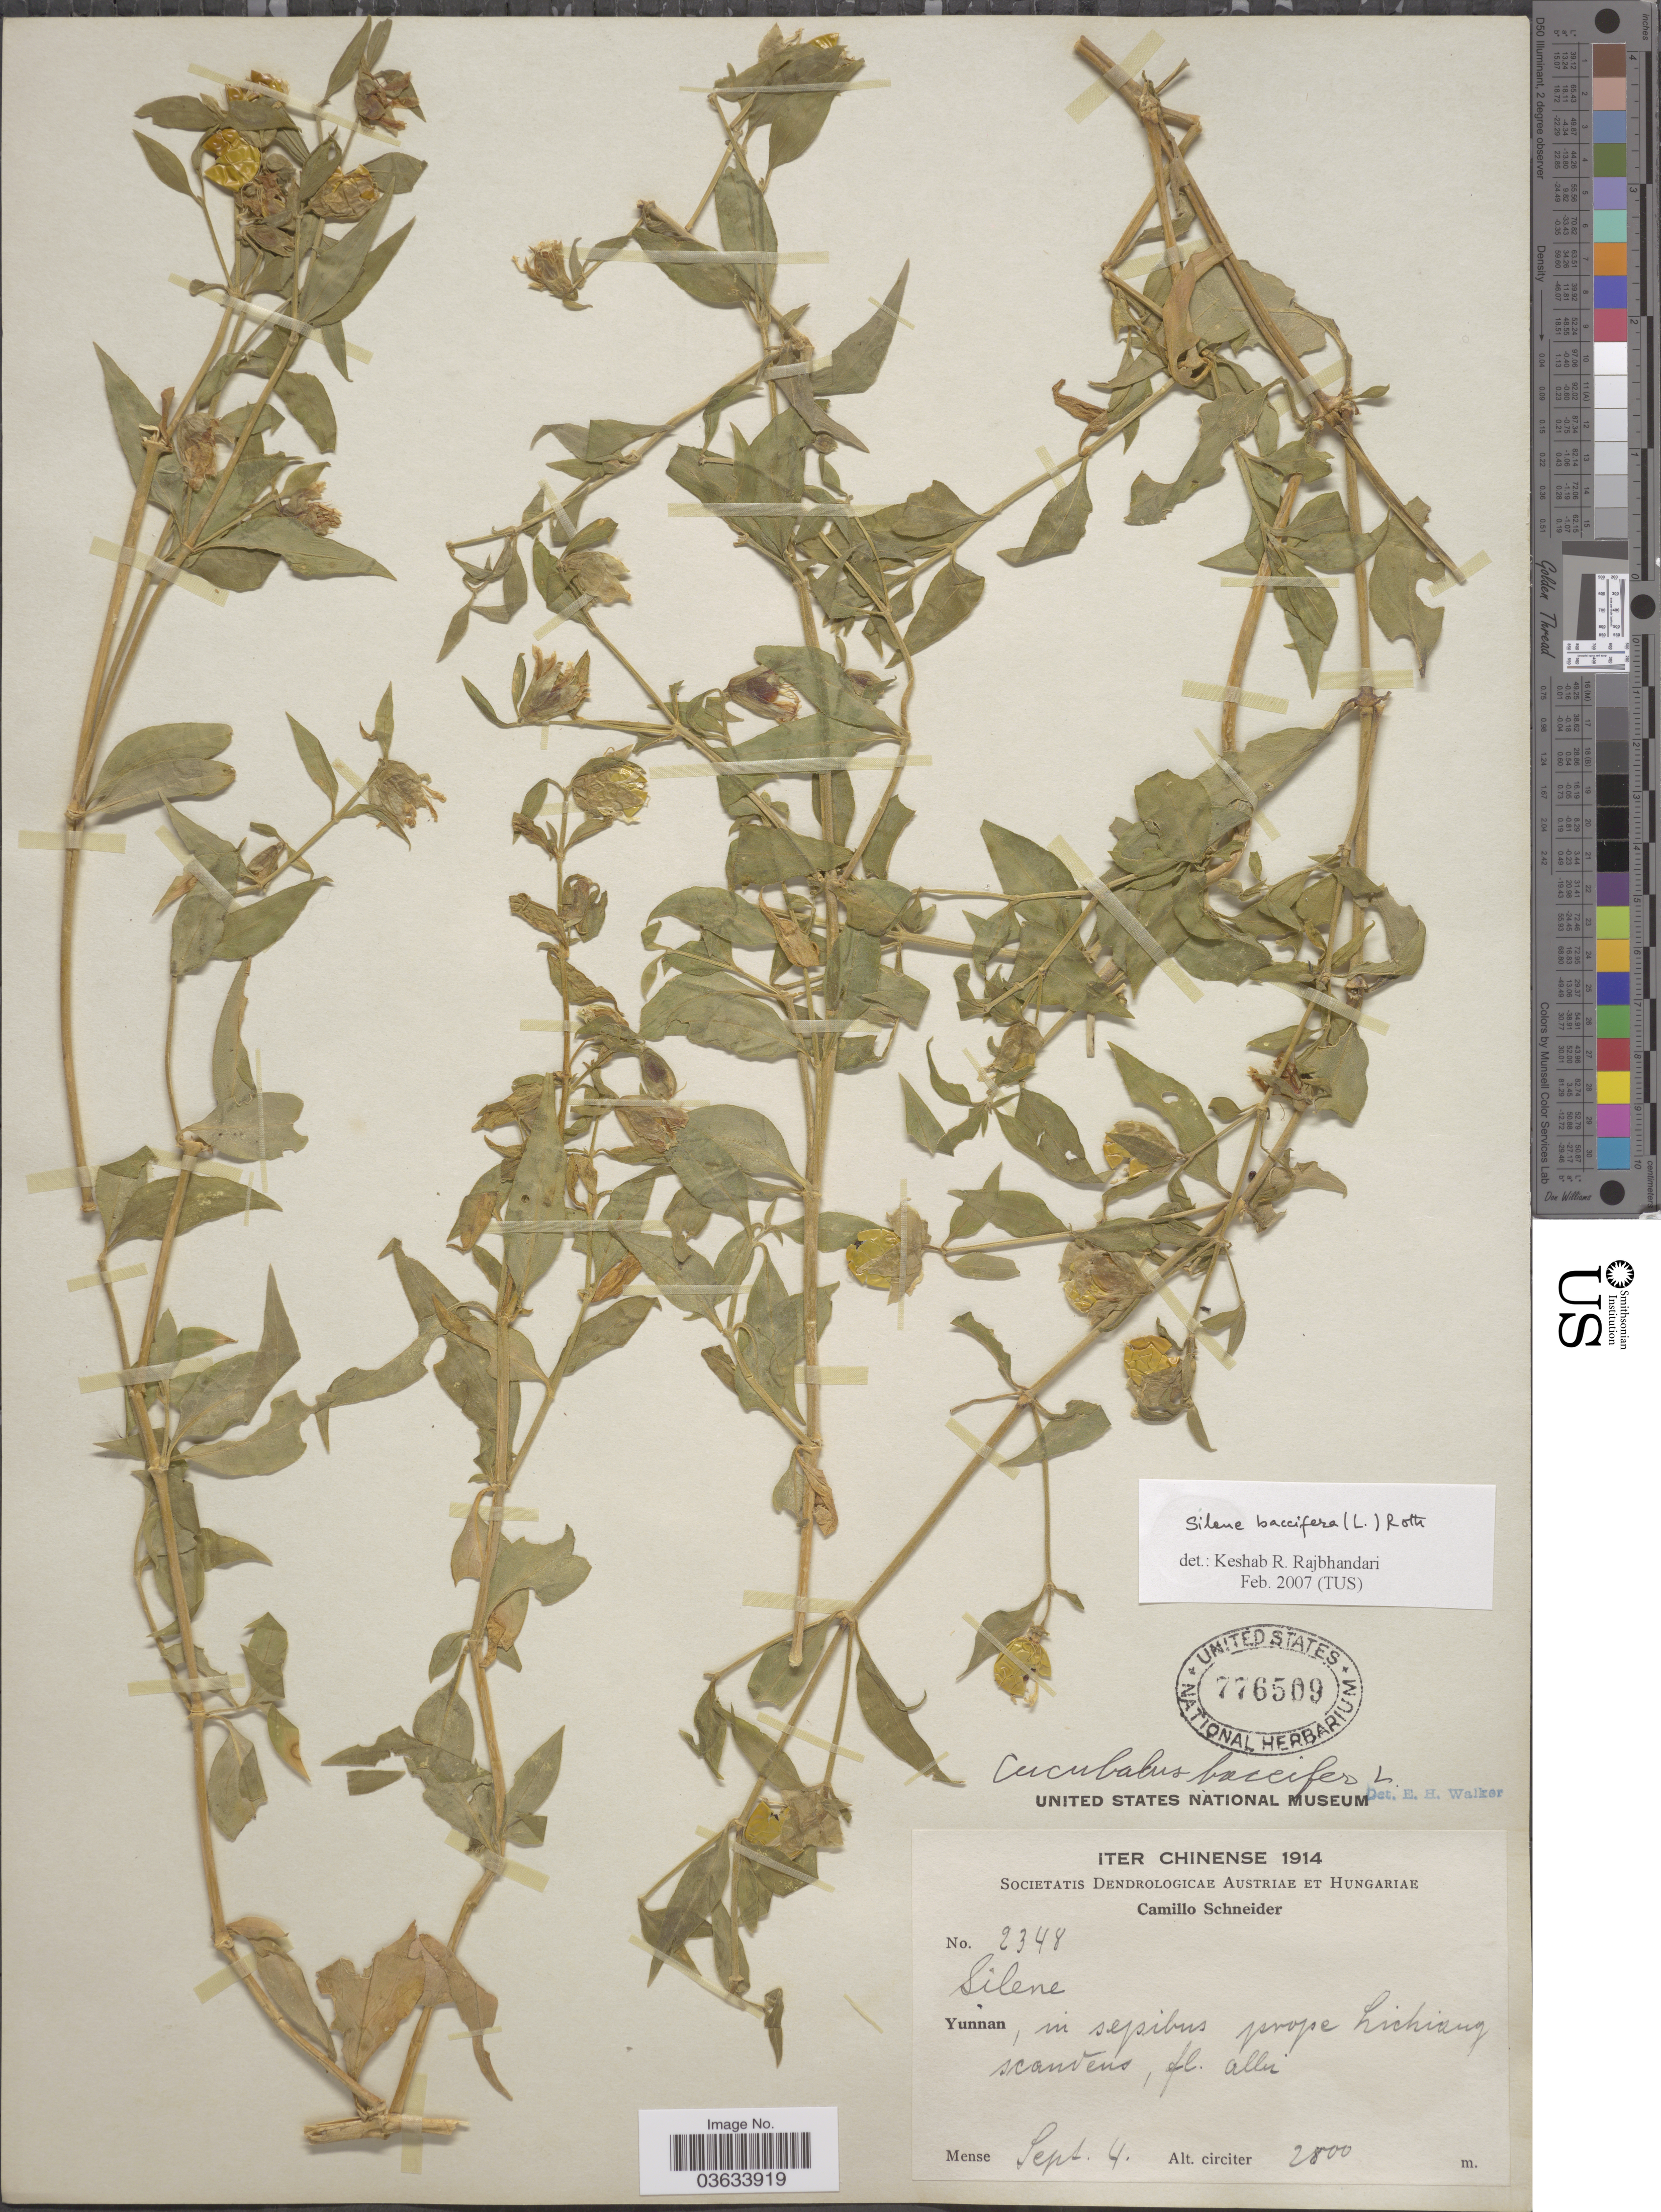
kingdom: Plantae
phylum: Tracheophyta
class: Magnoliopsida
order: Caryophyllales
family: Caryophyllaceae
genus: Silene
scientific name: Silene baccifera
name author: (L.) Durande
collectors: C. K. Schneider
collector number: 2348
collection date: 1914-09-04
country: China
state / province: Yunnan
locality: Prope Lichiang.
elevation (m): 2800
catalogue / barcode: US 776509